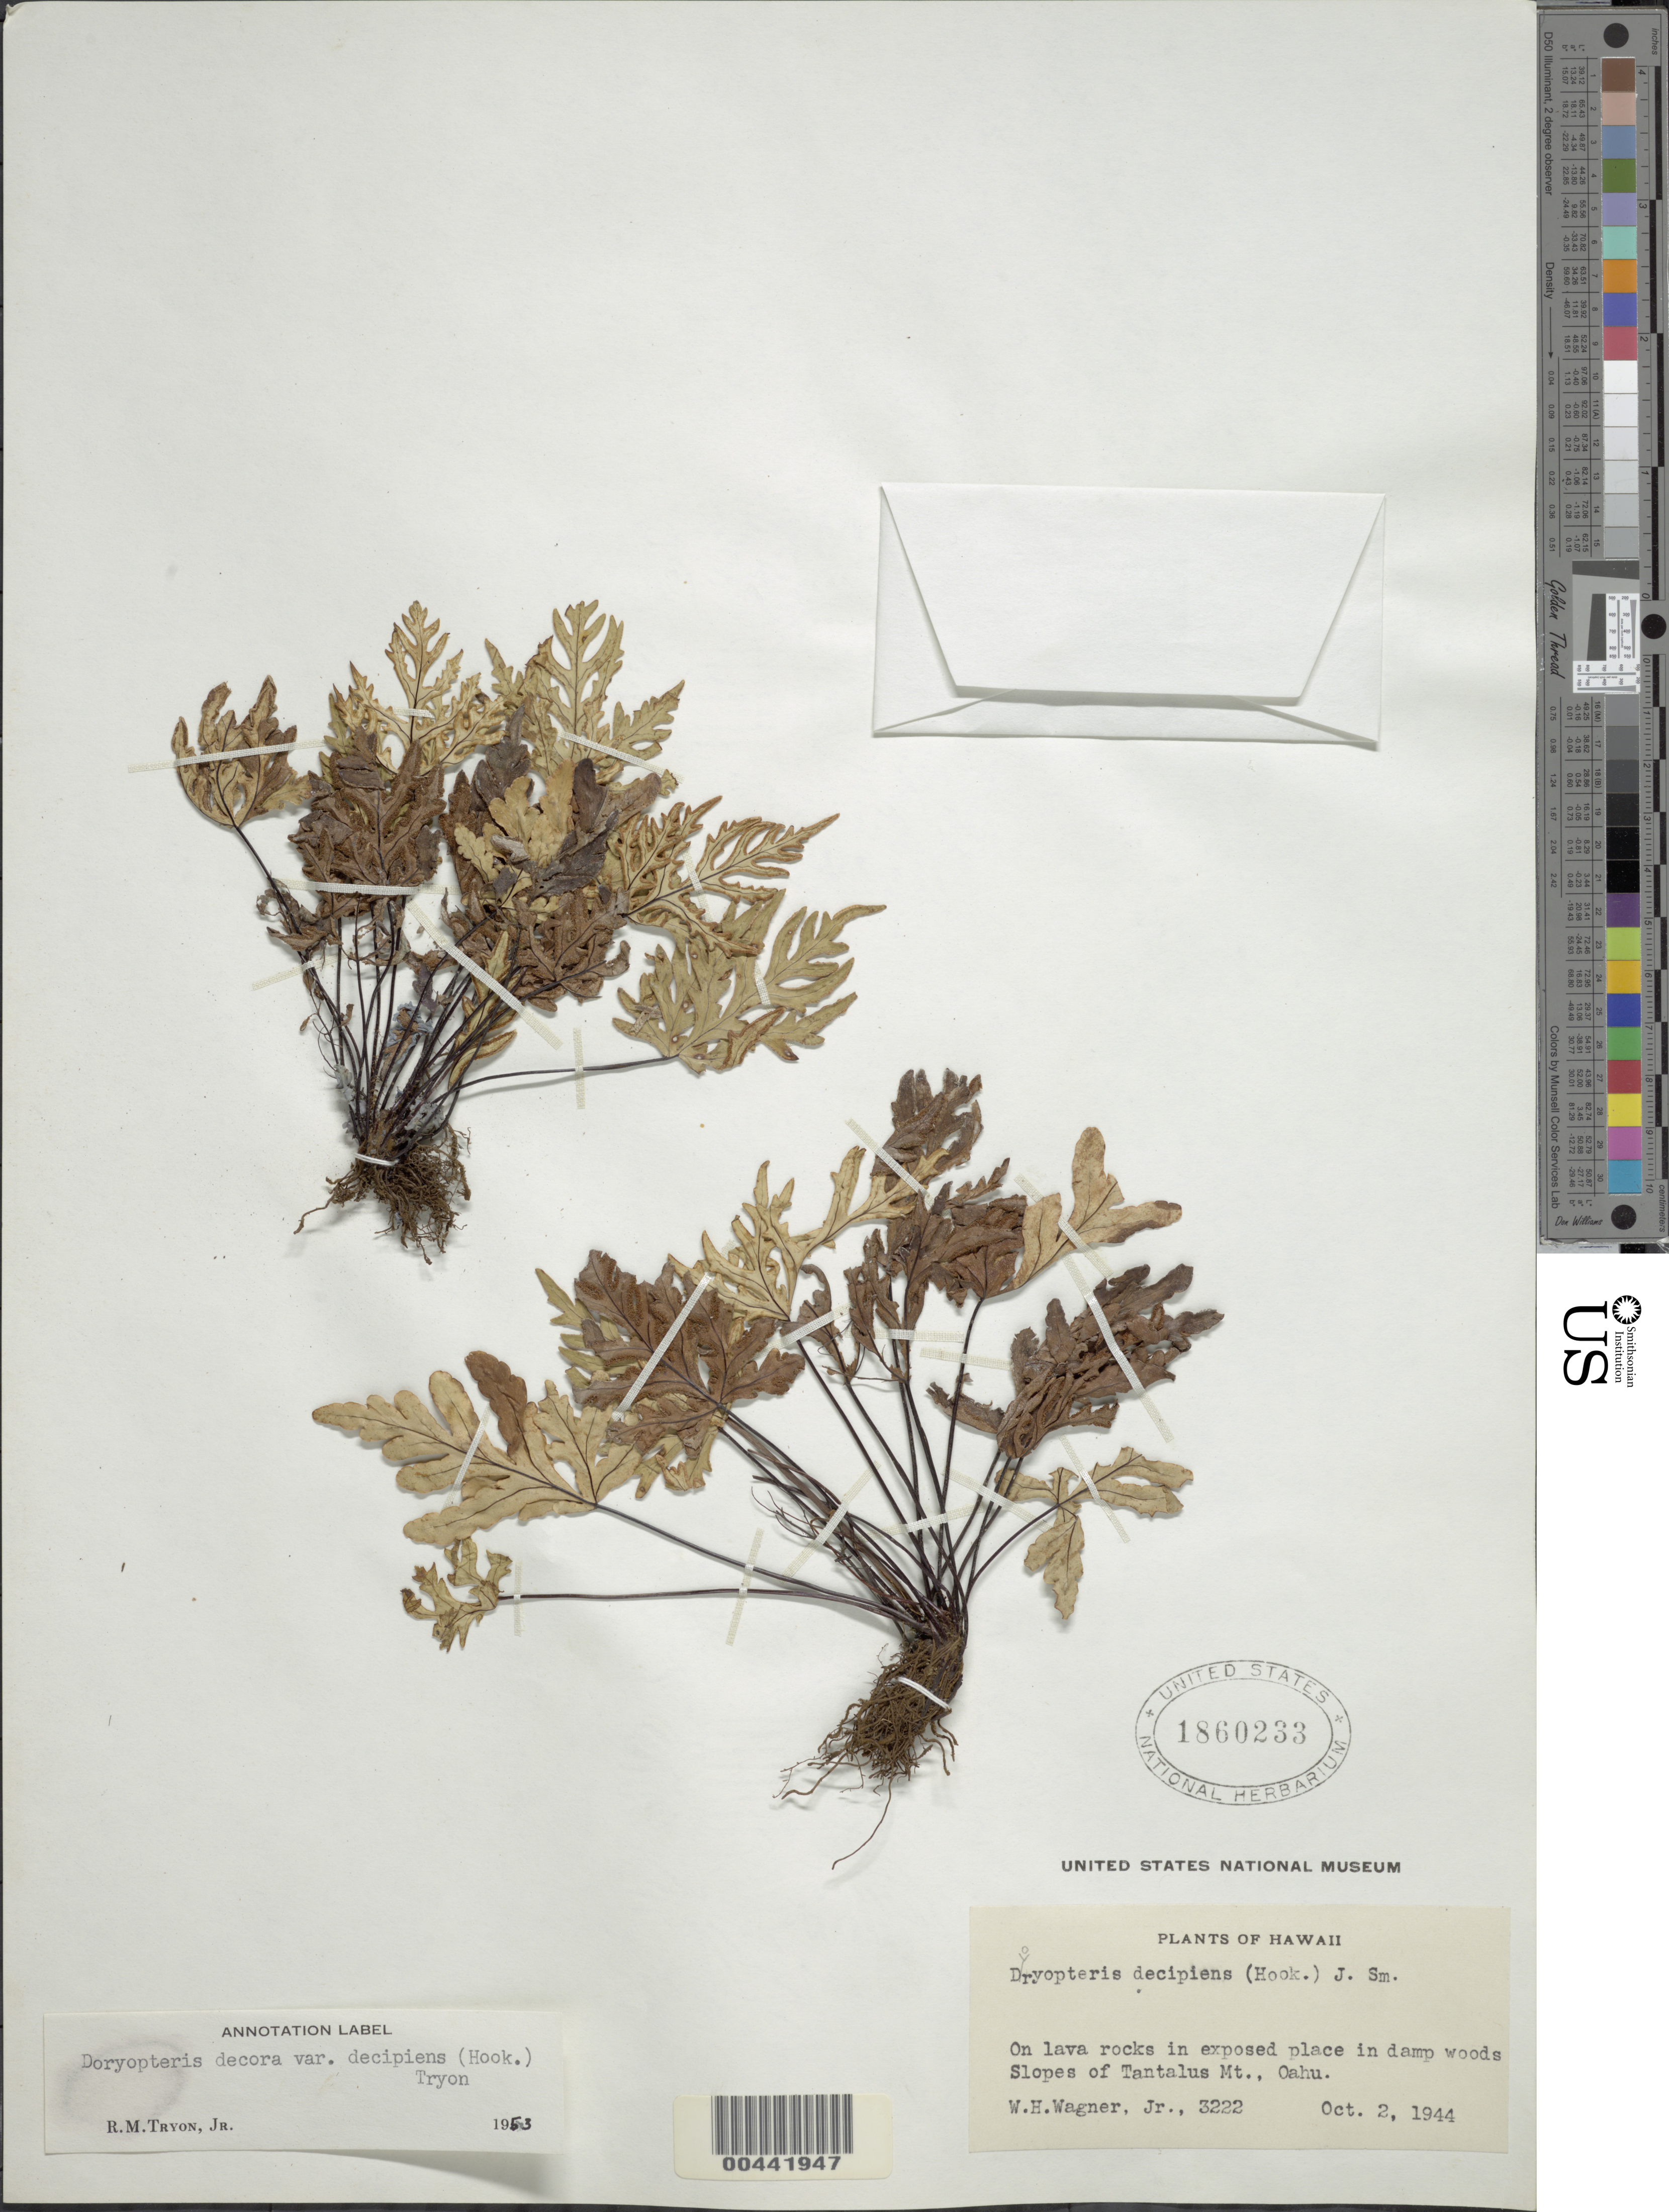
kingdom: Plantae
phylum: Tracheophyta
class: Polypodiopsida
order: Polypodiales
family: Pteridaceae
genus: Doryopteris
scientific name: Doryopteris decipiens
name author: (Hook.) J. Sm.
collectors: W. H. Wagner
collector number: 3222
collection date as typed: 2 Oct 1944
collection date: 1944-10-02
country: United States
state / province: Hawaii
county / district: Honolulu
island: Oahu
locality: Slopes of Tantalus Mt.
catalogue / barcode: US 1860233